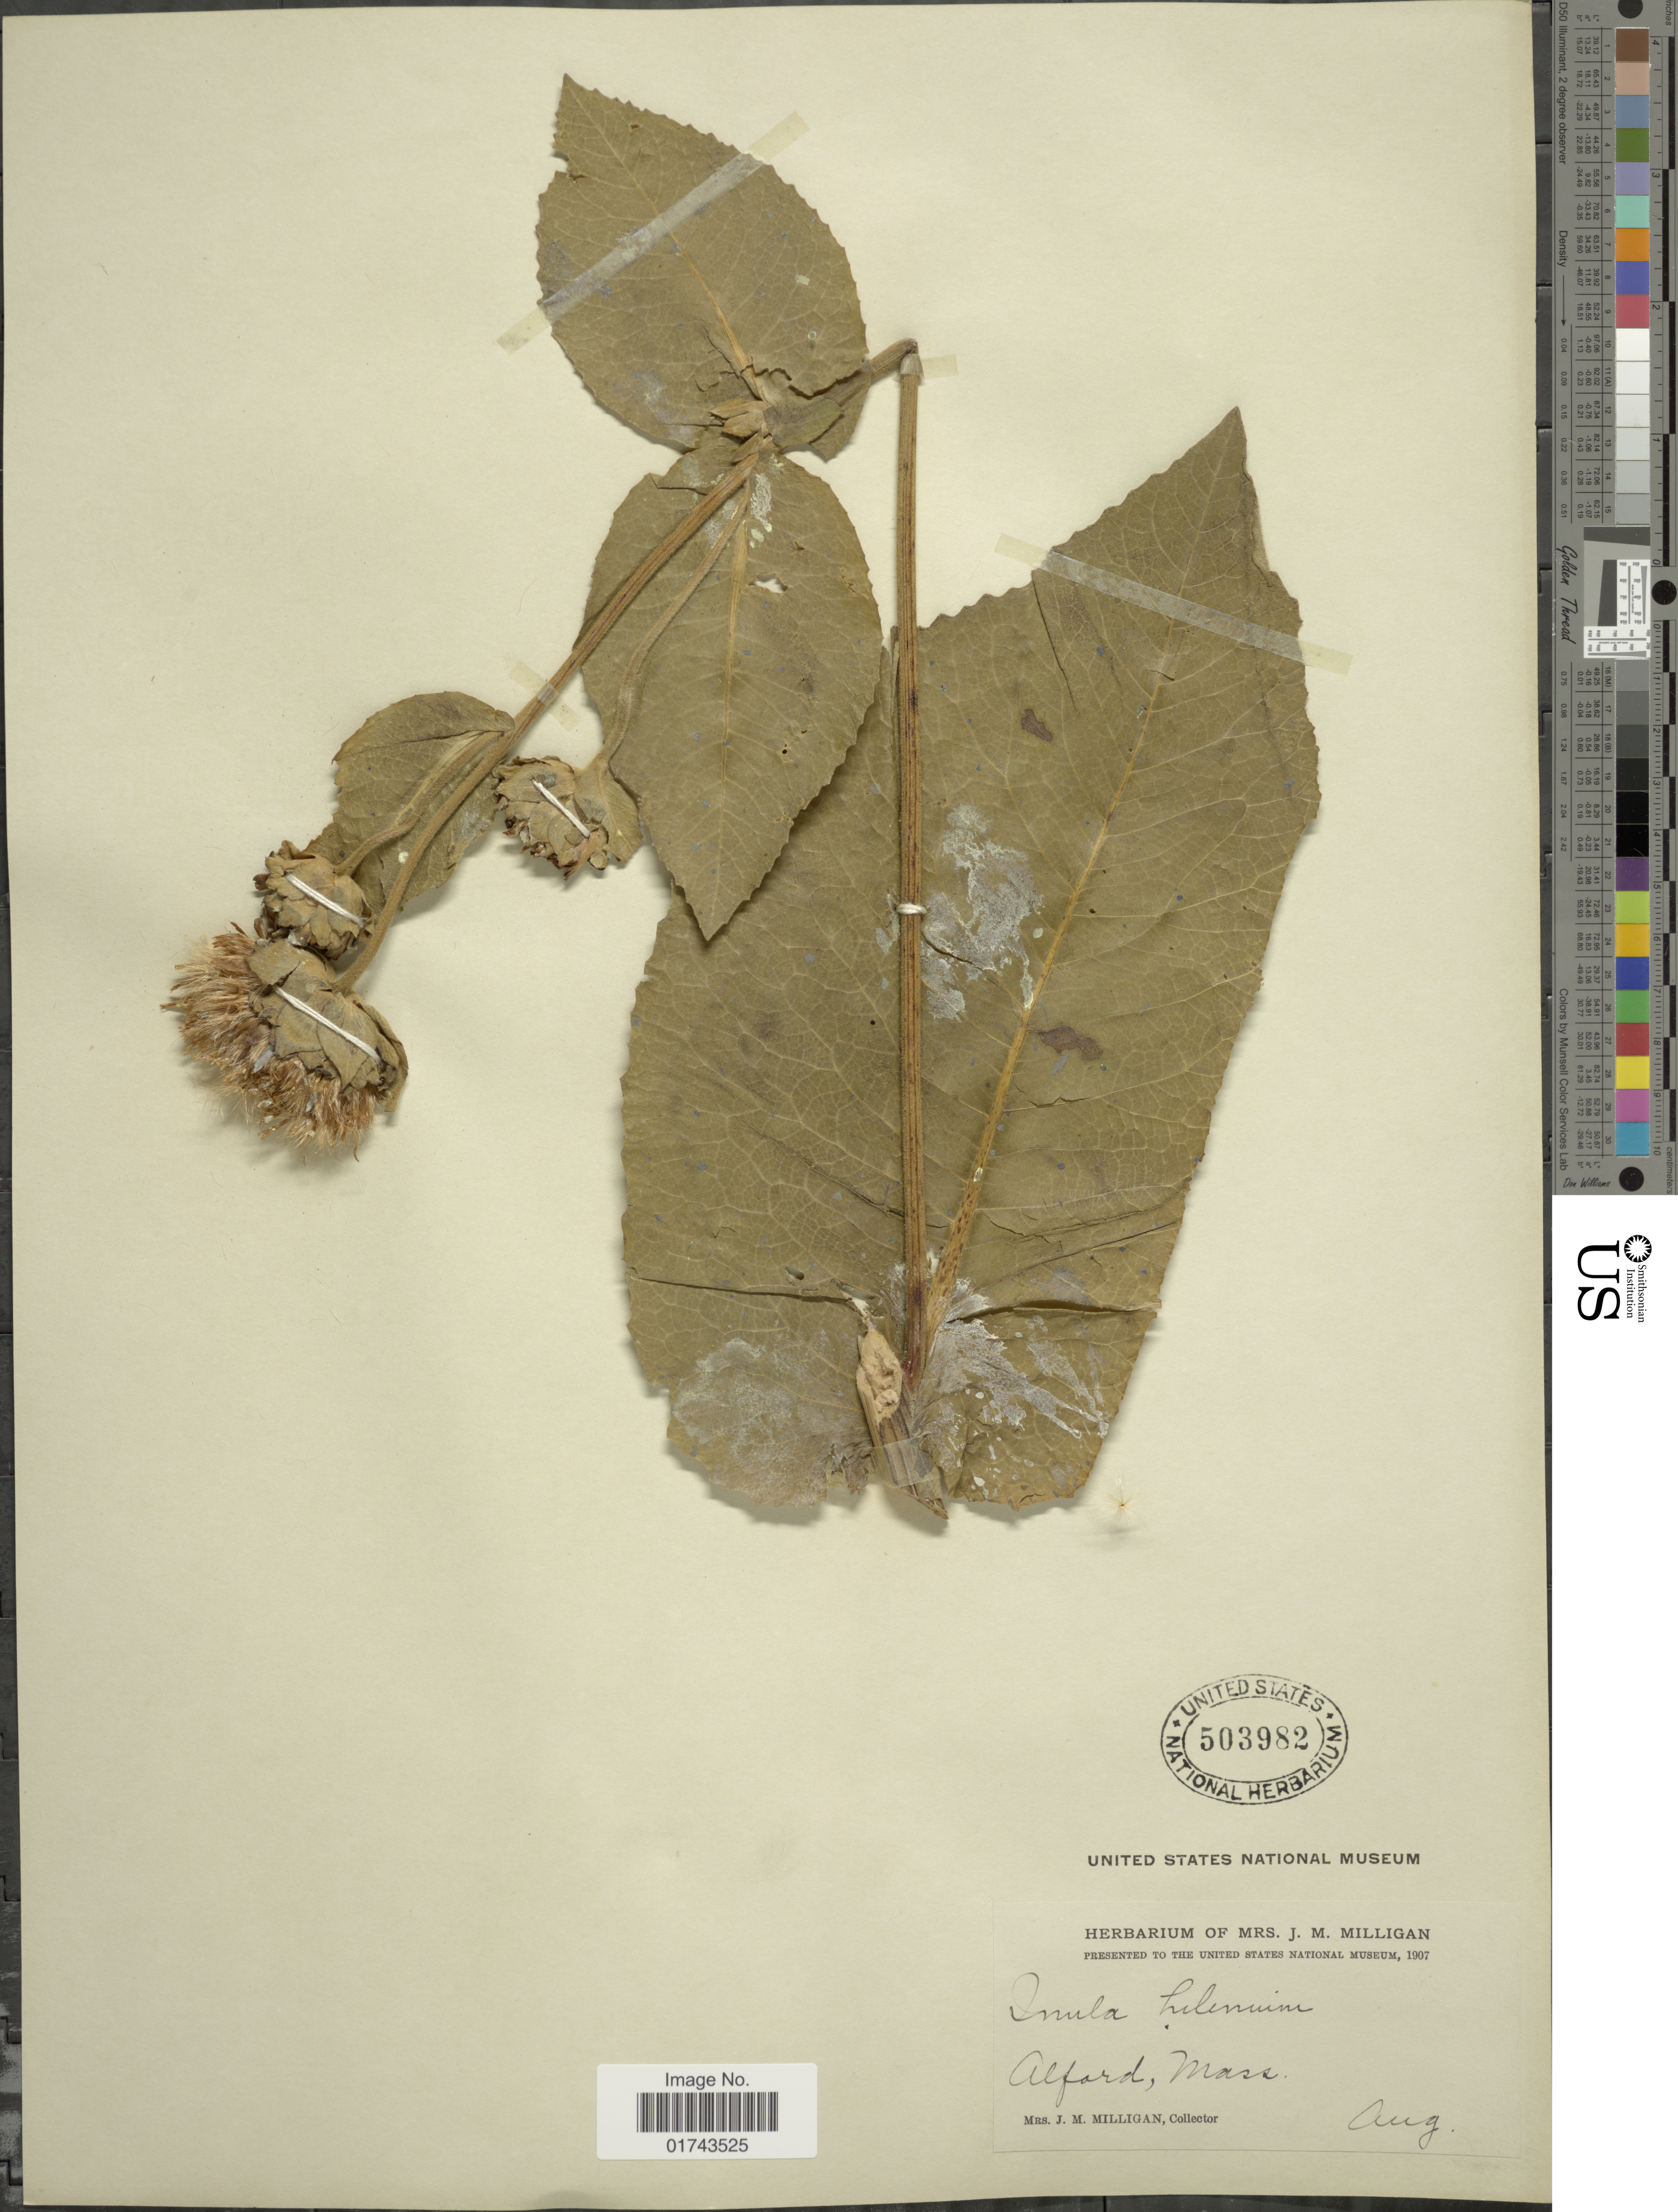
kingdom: Plantae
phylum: Tracheophyta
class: Magnoliopsida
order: Asterales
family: Asteraceae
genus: Inula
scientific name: Inula helenium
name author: L.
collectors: J. Milligan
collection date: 1907-08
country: United States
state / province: Massachusetts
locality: Alford, Mass.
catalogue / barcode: US 503982